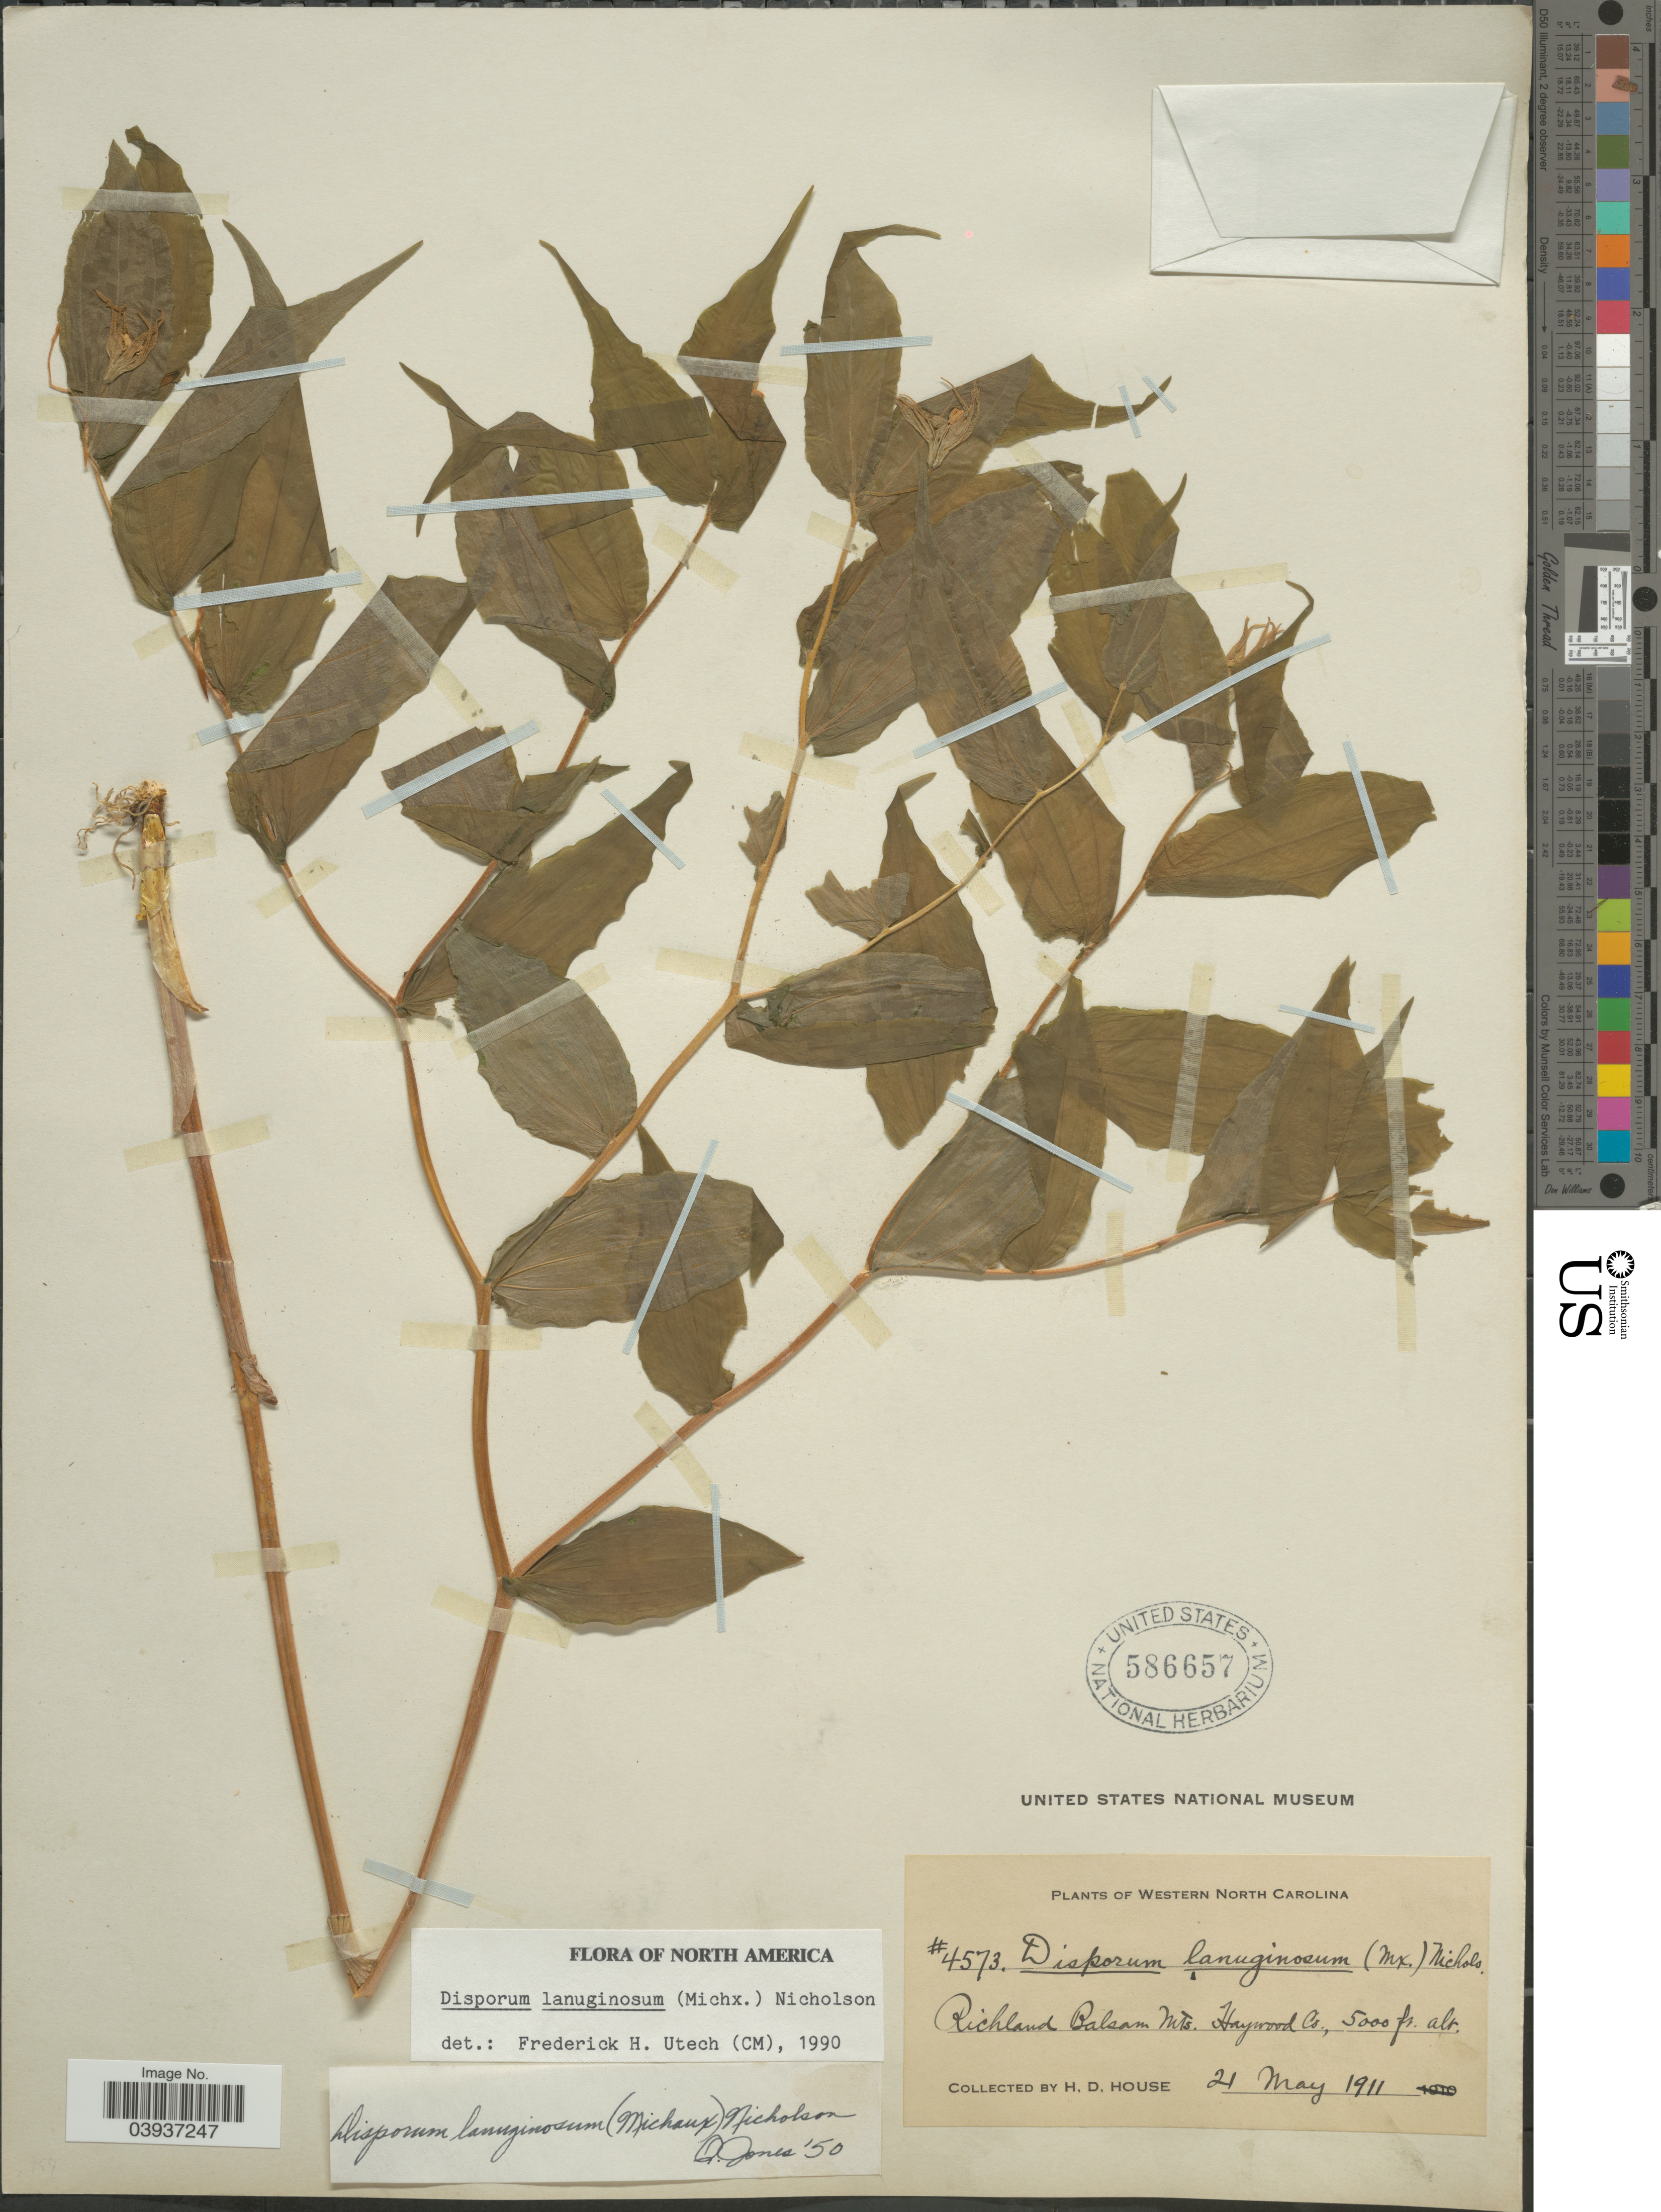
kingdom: Plantae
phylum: Tracheophyta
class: Liliopsida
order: Liliales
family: Colchicaceae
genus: Disporum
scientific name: Disporum lanuginosum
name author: (Michx.) G. Nicholson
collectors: H. D. House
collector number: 4573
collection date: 1911-05-21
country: United States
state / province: North Carolina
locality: Western North Carolina. Richland Balsam Mts. Haywood Co.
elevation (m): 1524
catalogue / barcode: US 586657